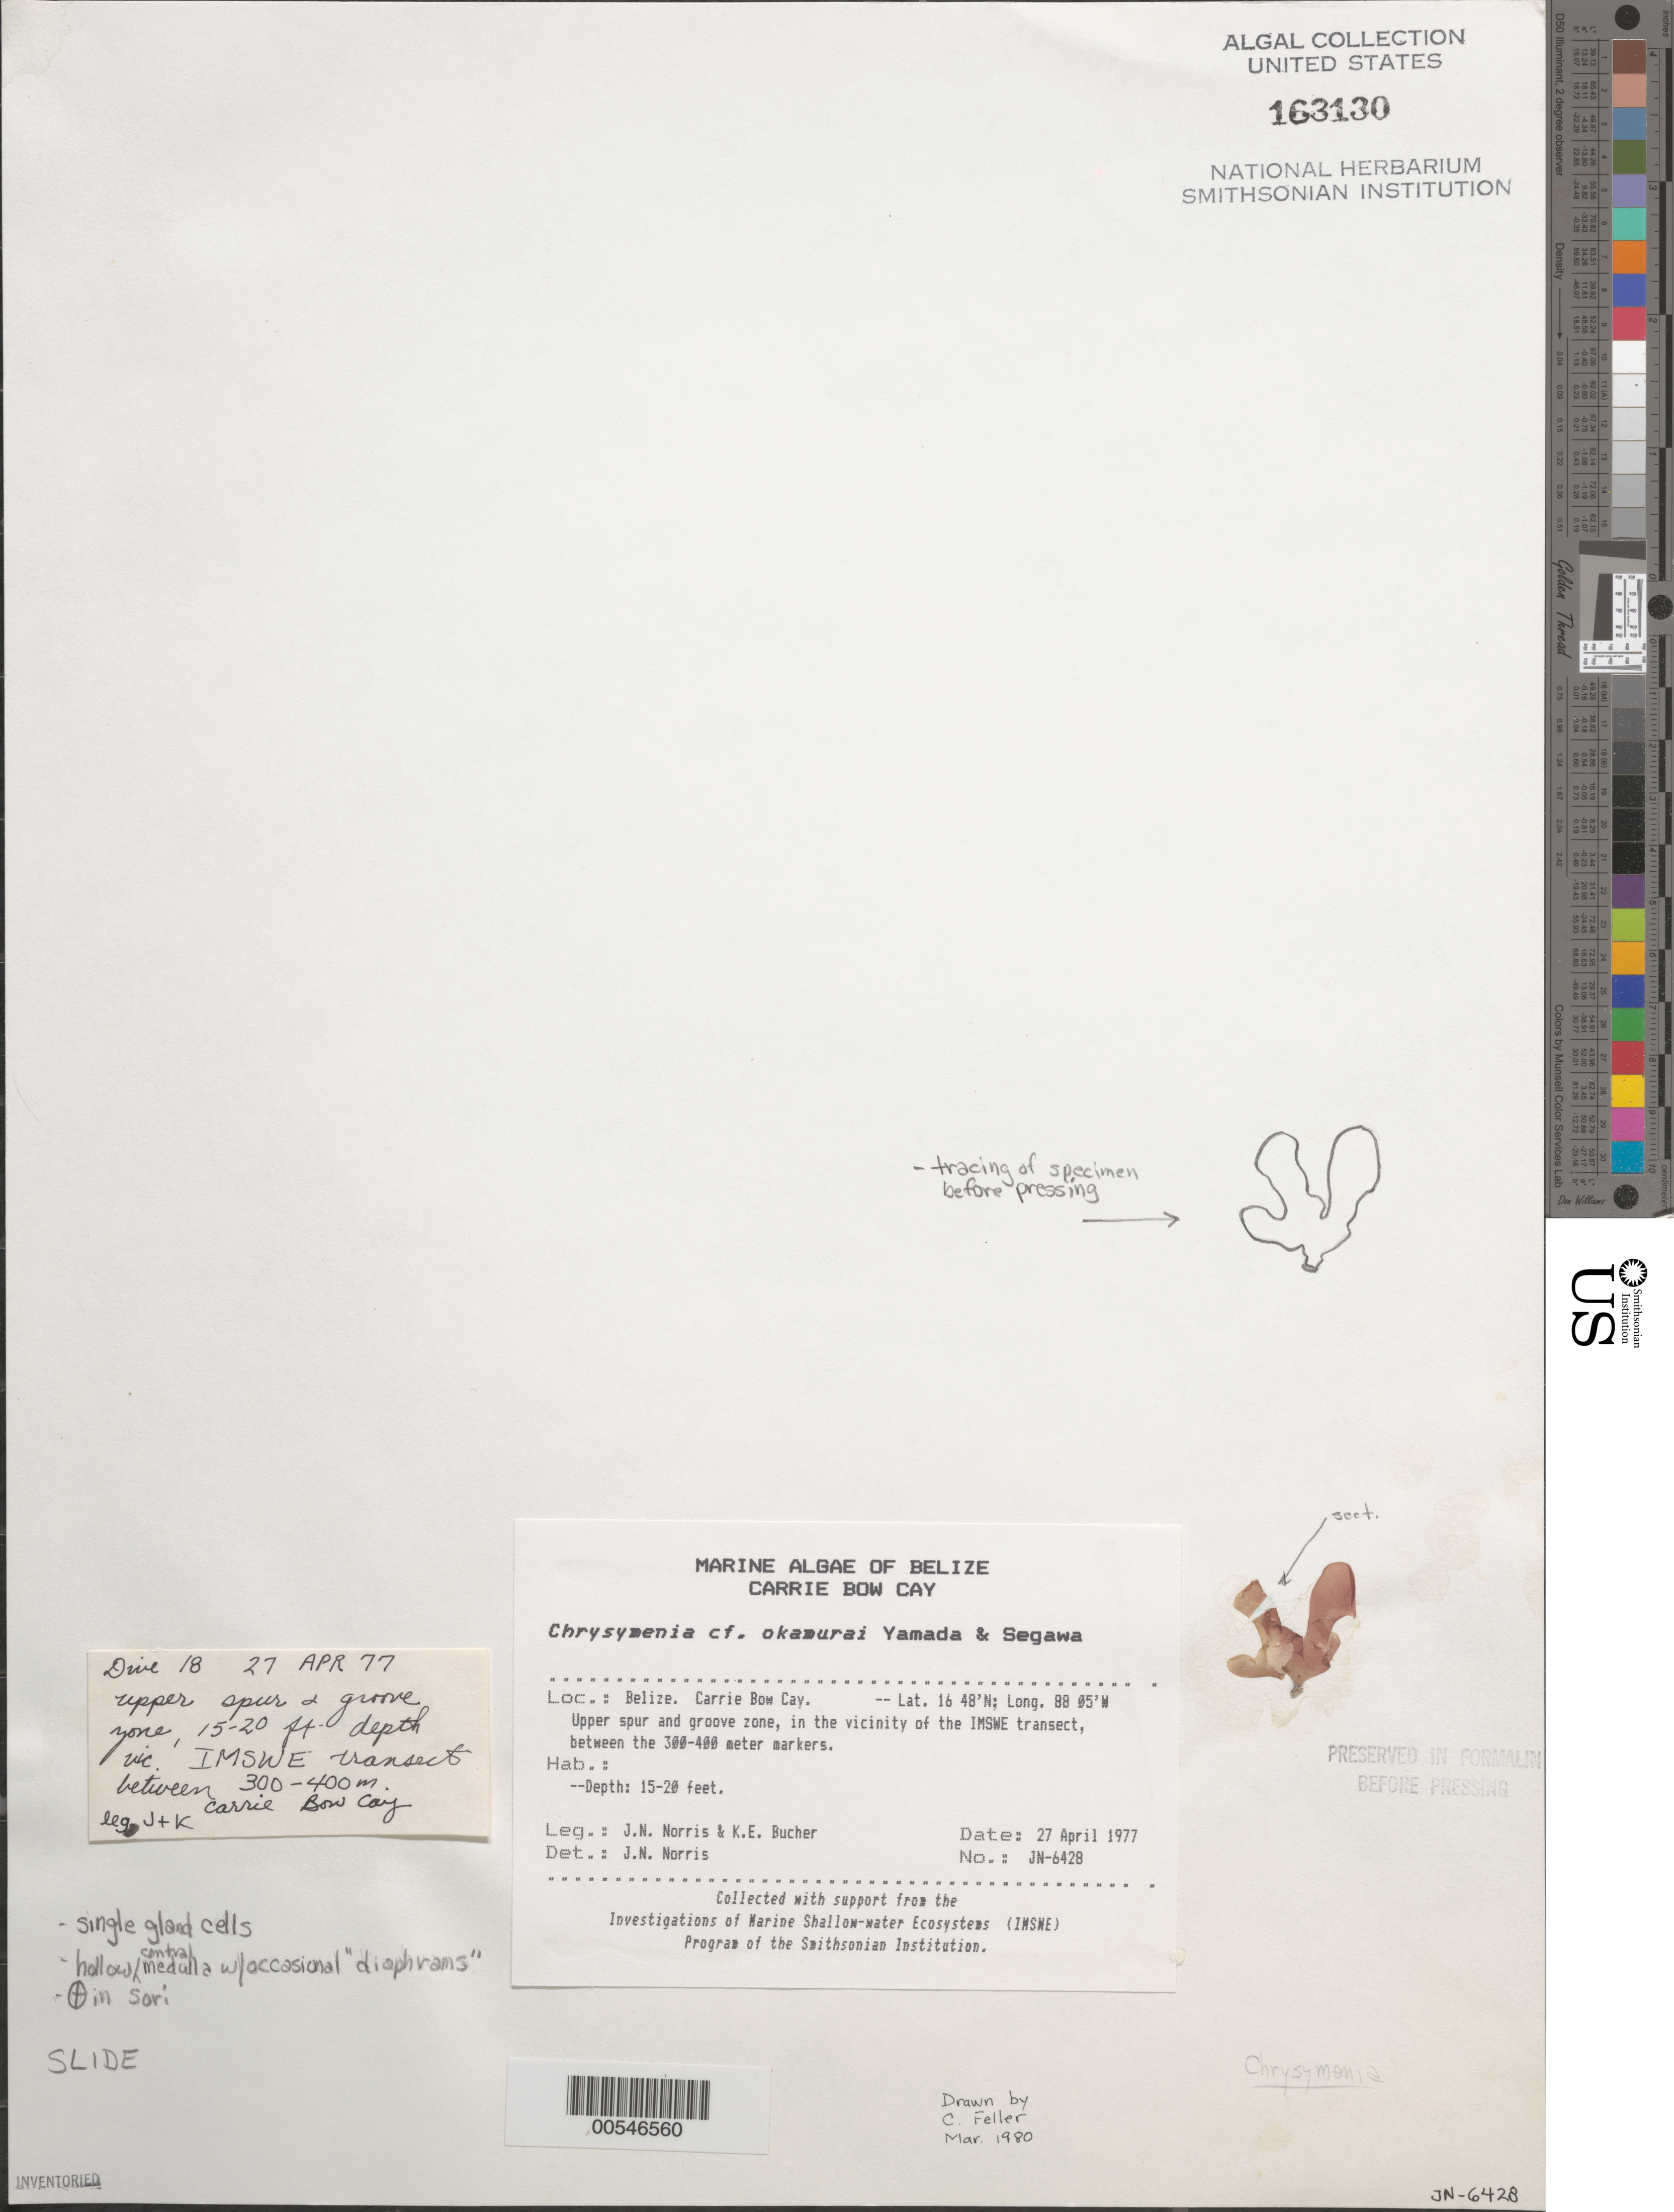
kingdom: Plantae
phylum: Rhodophyta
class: Florideophyceae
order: Rhodymeniales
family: Rhodymeniaceae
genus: Chrysymenia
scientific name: Chrysymenia sp.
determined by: Norris, James N.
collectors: J. N. Norris & K. E. Bucher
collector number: JN-6428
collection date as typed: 27 Apr 1977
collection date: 1977-04-27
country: Belize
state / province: Stann Creek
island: Carrie Bow Cay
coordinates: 16 48'N, 88 05'W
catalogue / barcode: US 163130